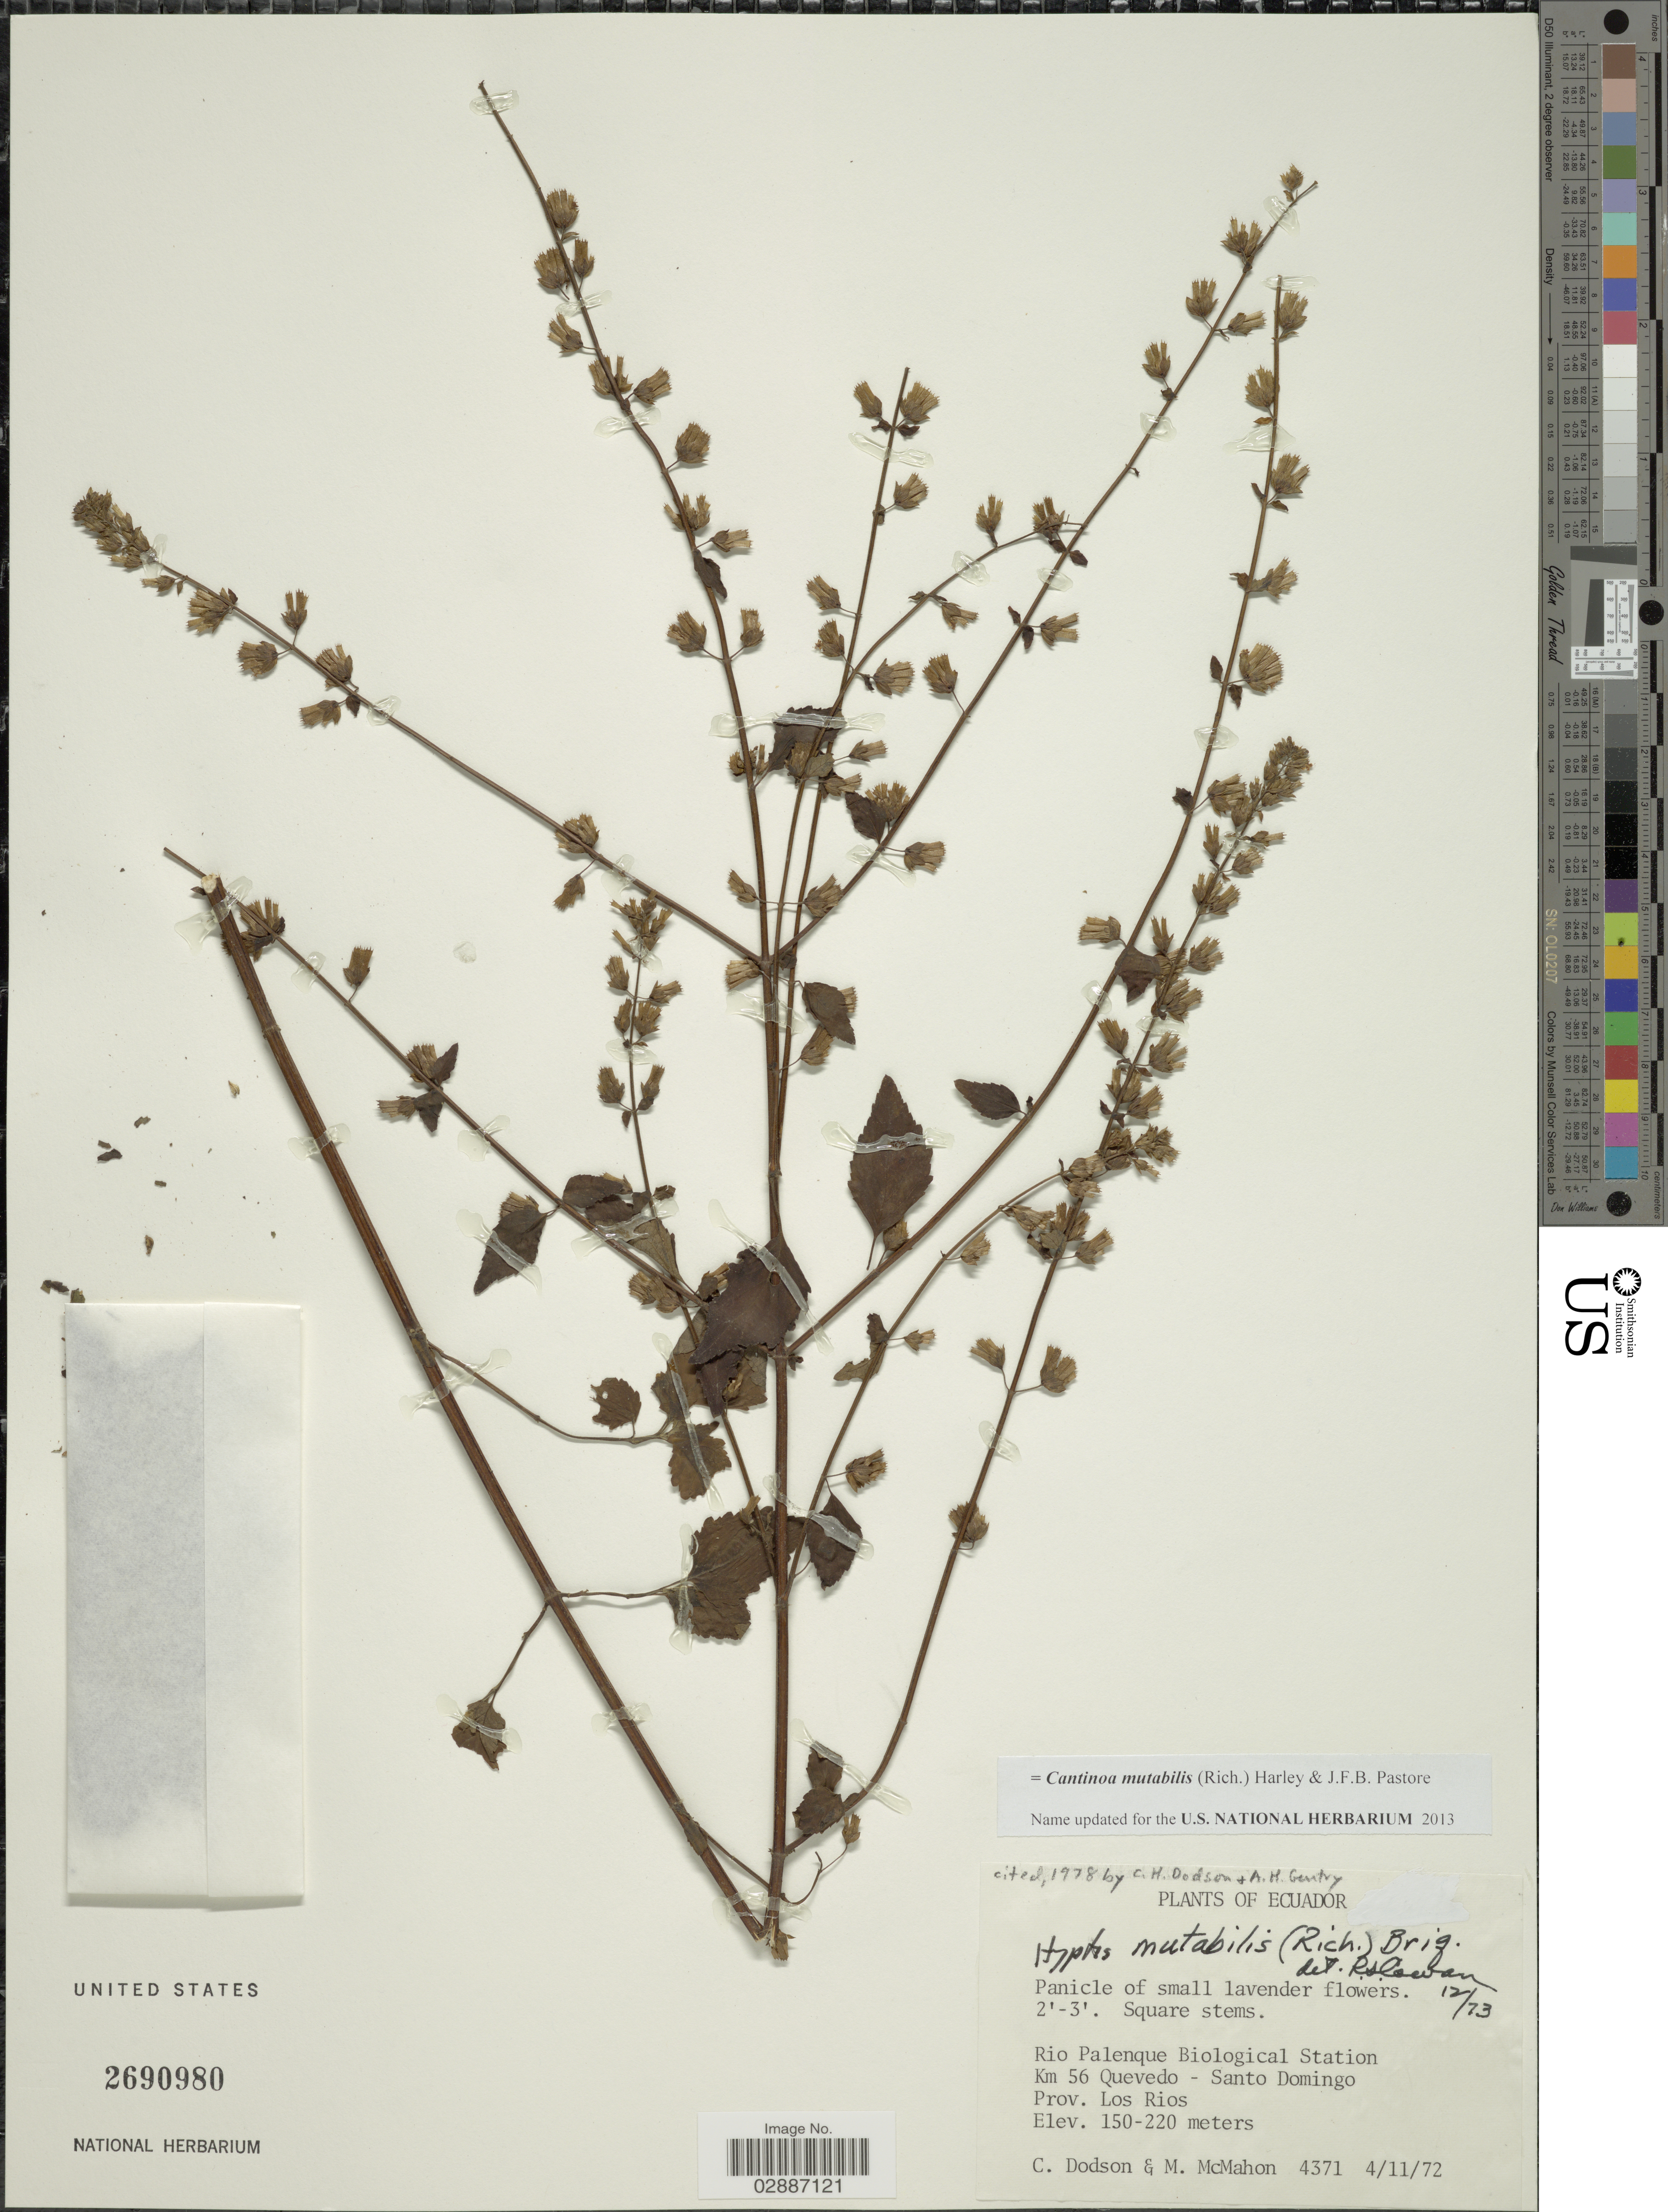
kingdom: Plantae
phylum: Tracheophyta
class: Magnoliopsida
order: Lamiales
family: Lamiaceae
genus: Cantinoa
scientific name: Cantinoa mutabilis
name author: (Epling) Harley & J.F.B. Pastore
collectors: C. Dodson & M. McMahon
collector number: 4371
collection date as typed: Transcribed d/m/y: 4/11/72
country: Ecuador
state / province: Los Ríos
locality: Rio Palenque Biological Station Km. 56. Quevedo - Santo Domingo.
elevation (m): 150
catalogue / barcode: US 2690980